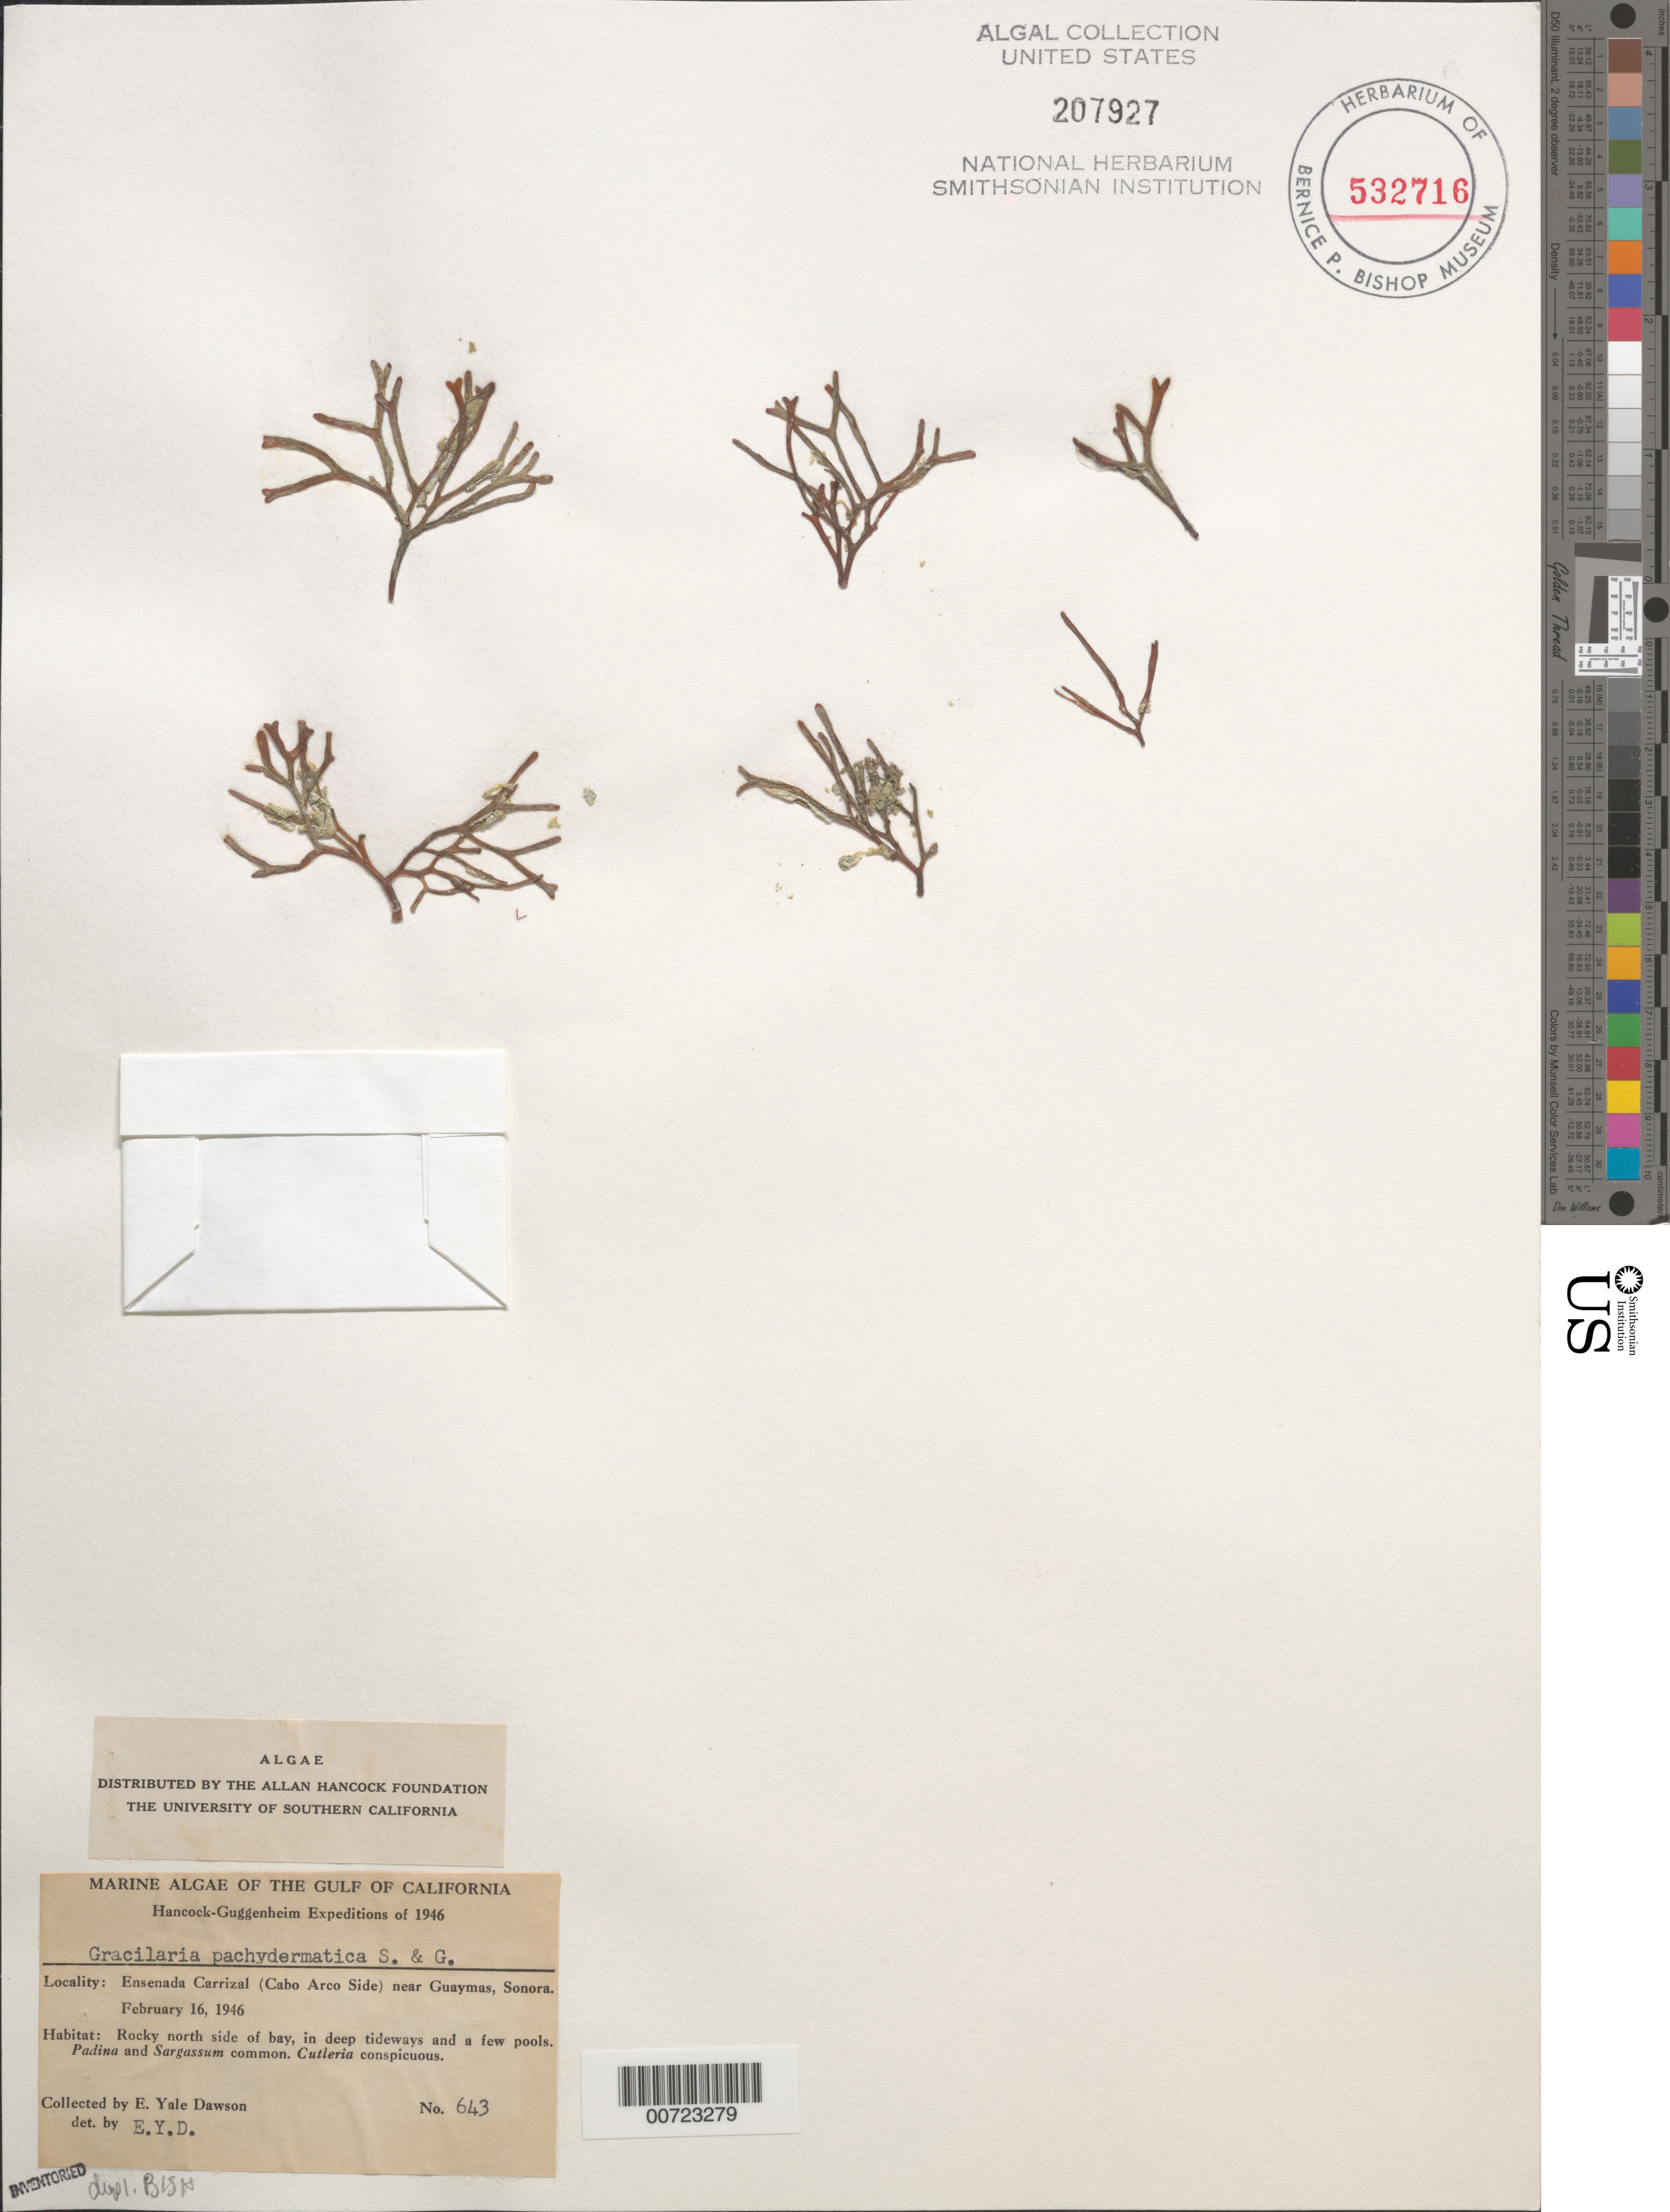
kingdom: Plantae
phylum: Rhodophyta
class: Florideophyceae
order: Gracilariales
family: Gracilariaceae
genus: Gracilaria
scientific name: Gracilaria pachydermatica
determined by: Dawson, E. Y.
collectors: E. Y. Dawson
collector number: EYD 643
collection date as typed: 16 Feb 1946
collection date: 1946-02-16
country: Mexico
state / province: Sonora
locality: Ensenada Carrizal (Cabo Arco side), near Guaymas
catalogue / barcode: US 207927